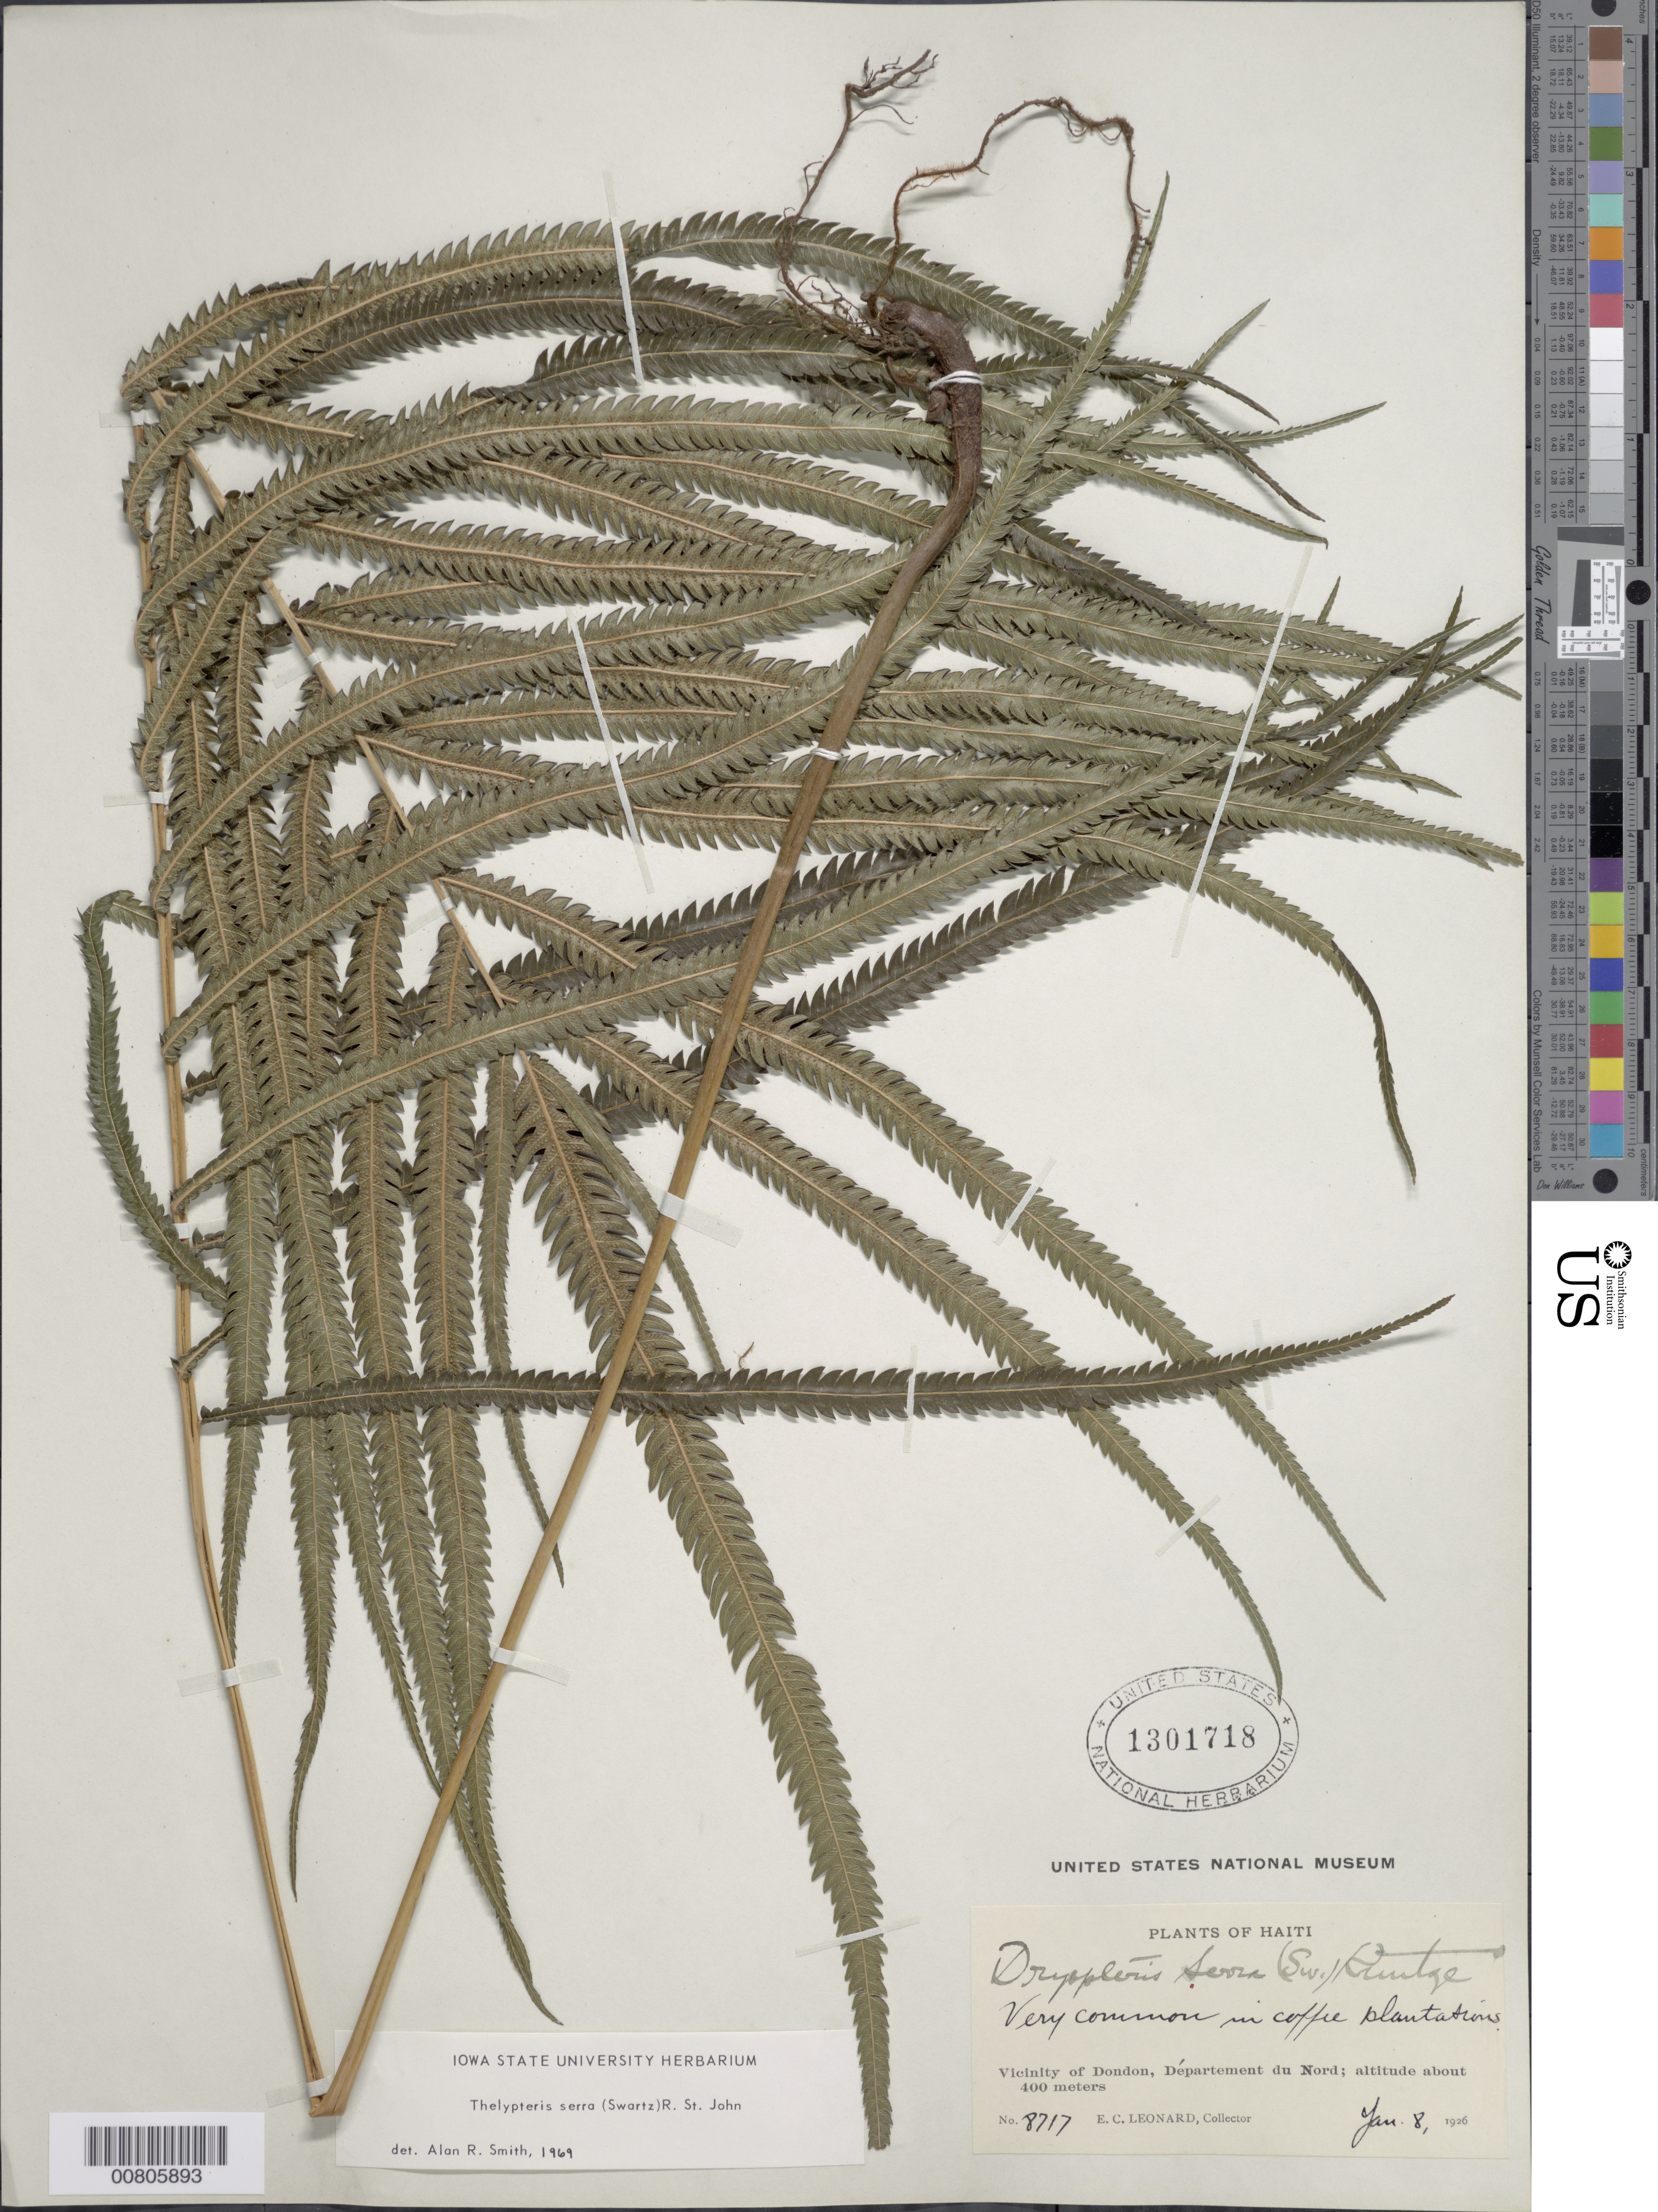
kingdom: Plantae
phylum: Tracheophyta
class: Polypodiopsida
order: Polypodiales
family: Thelypteridaceae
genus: Christella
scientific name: Christella serra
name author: (Sw.) Holttum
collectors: E. C. Leonard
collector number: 8717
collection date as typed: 08 Jan 1926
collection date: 1926-01-08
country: Haiti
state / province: Nord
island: Hispaniola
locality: Dondon vicinity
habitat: Coffee plantation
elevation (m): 400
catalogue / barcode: US 1301718